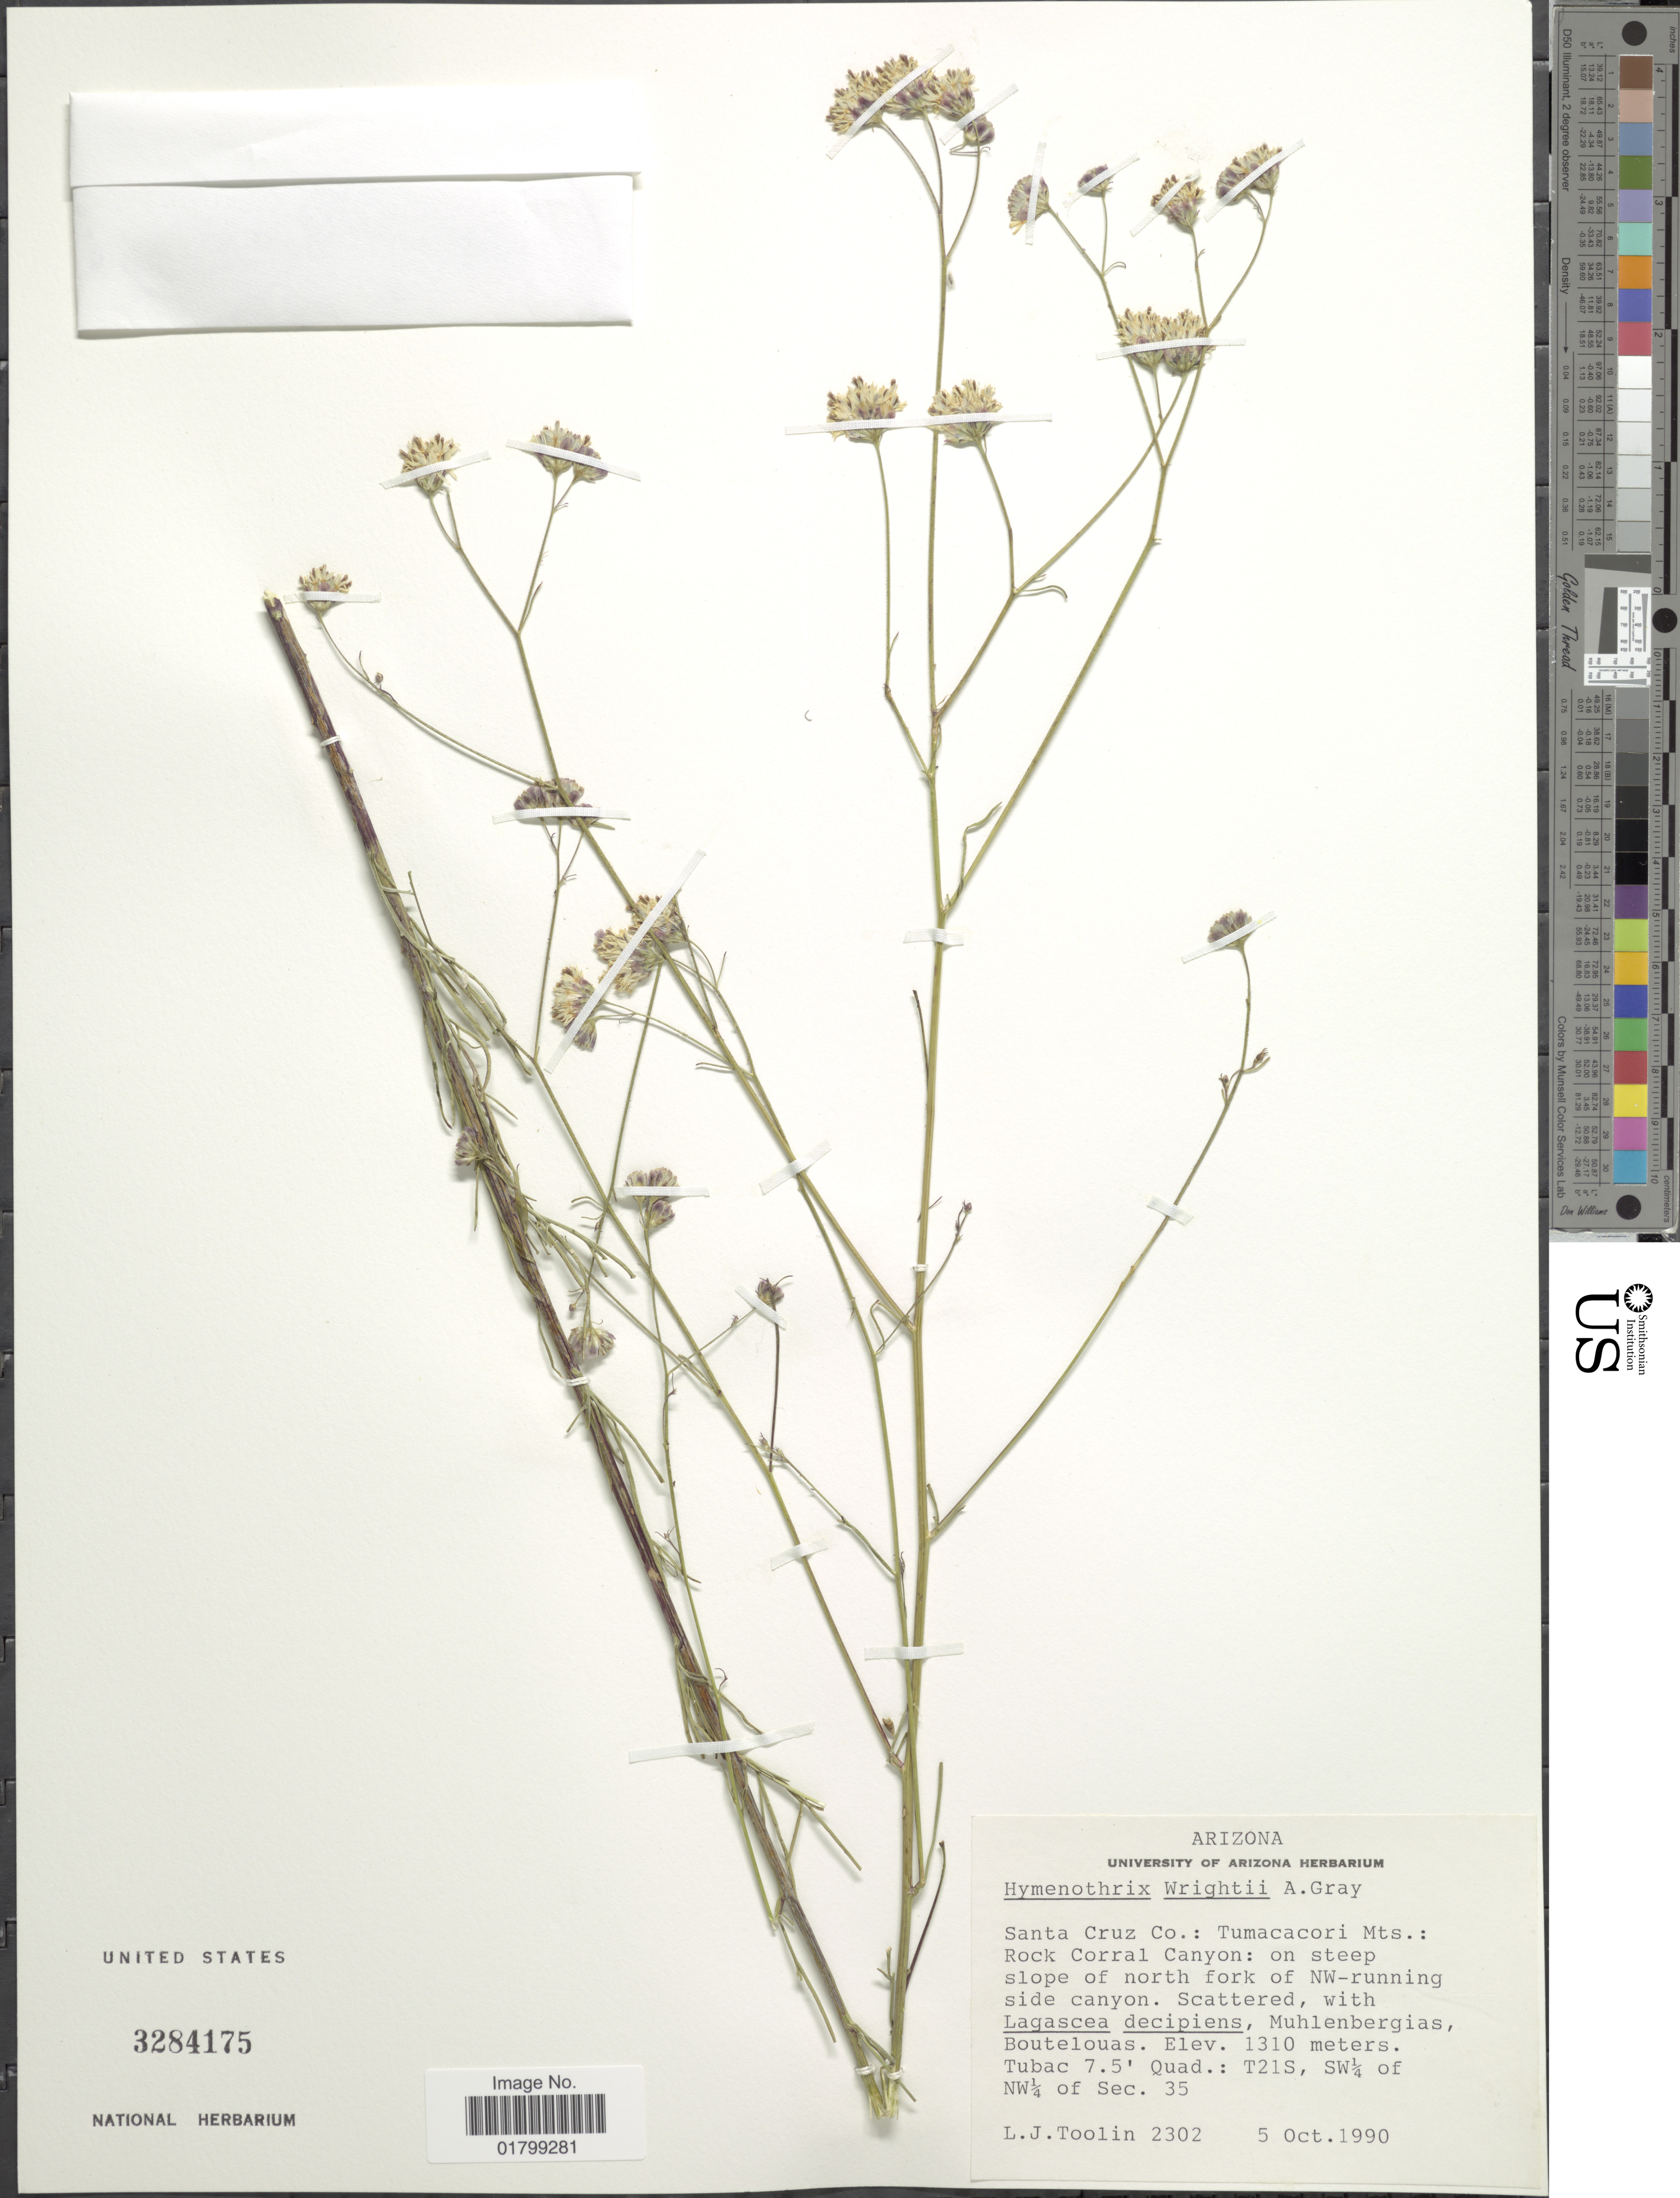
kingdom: Plantae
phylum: Tracheophyta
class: Magnoliopsida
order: Asterales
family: Asteraceae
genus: Hymenothrix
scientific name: Hymenothrix wrightii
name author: A. Gray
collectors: L. J. Toolin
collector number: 2302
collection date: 1990-10-05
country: United States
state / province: Arizona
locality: Santa Cruz Co.: Tumacacori Mts.: Rock Corral Canyon: on steep slope of north fork of NW-running side canyon, Tubac 7.5' Quad: T21S, SW¼ of NW¼ of Sec. 35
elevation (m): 1310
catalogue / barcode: US 3284175